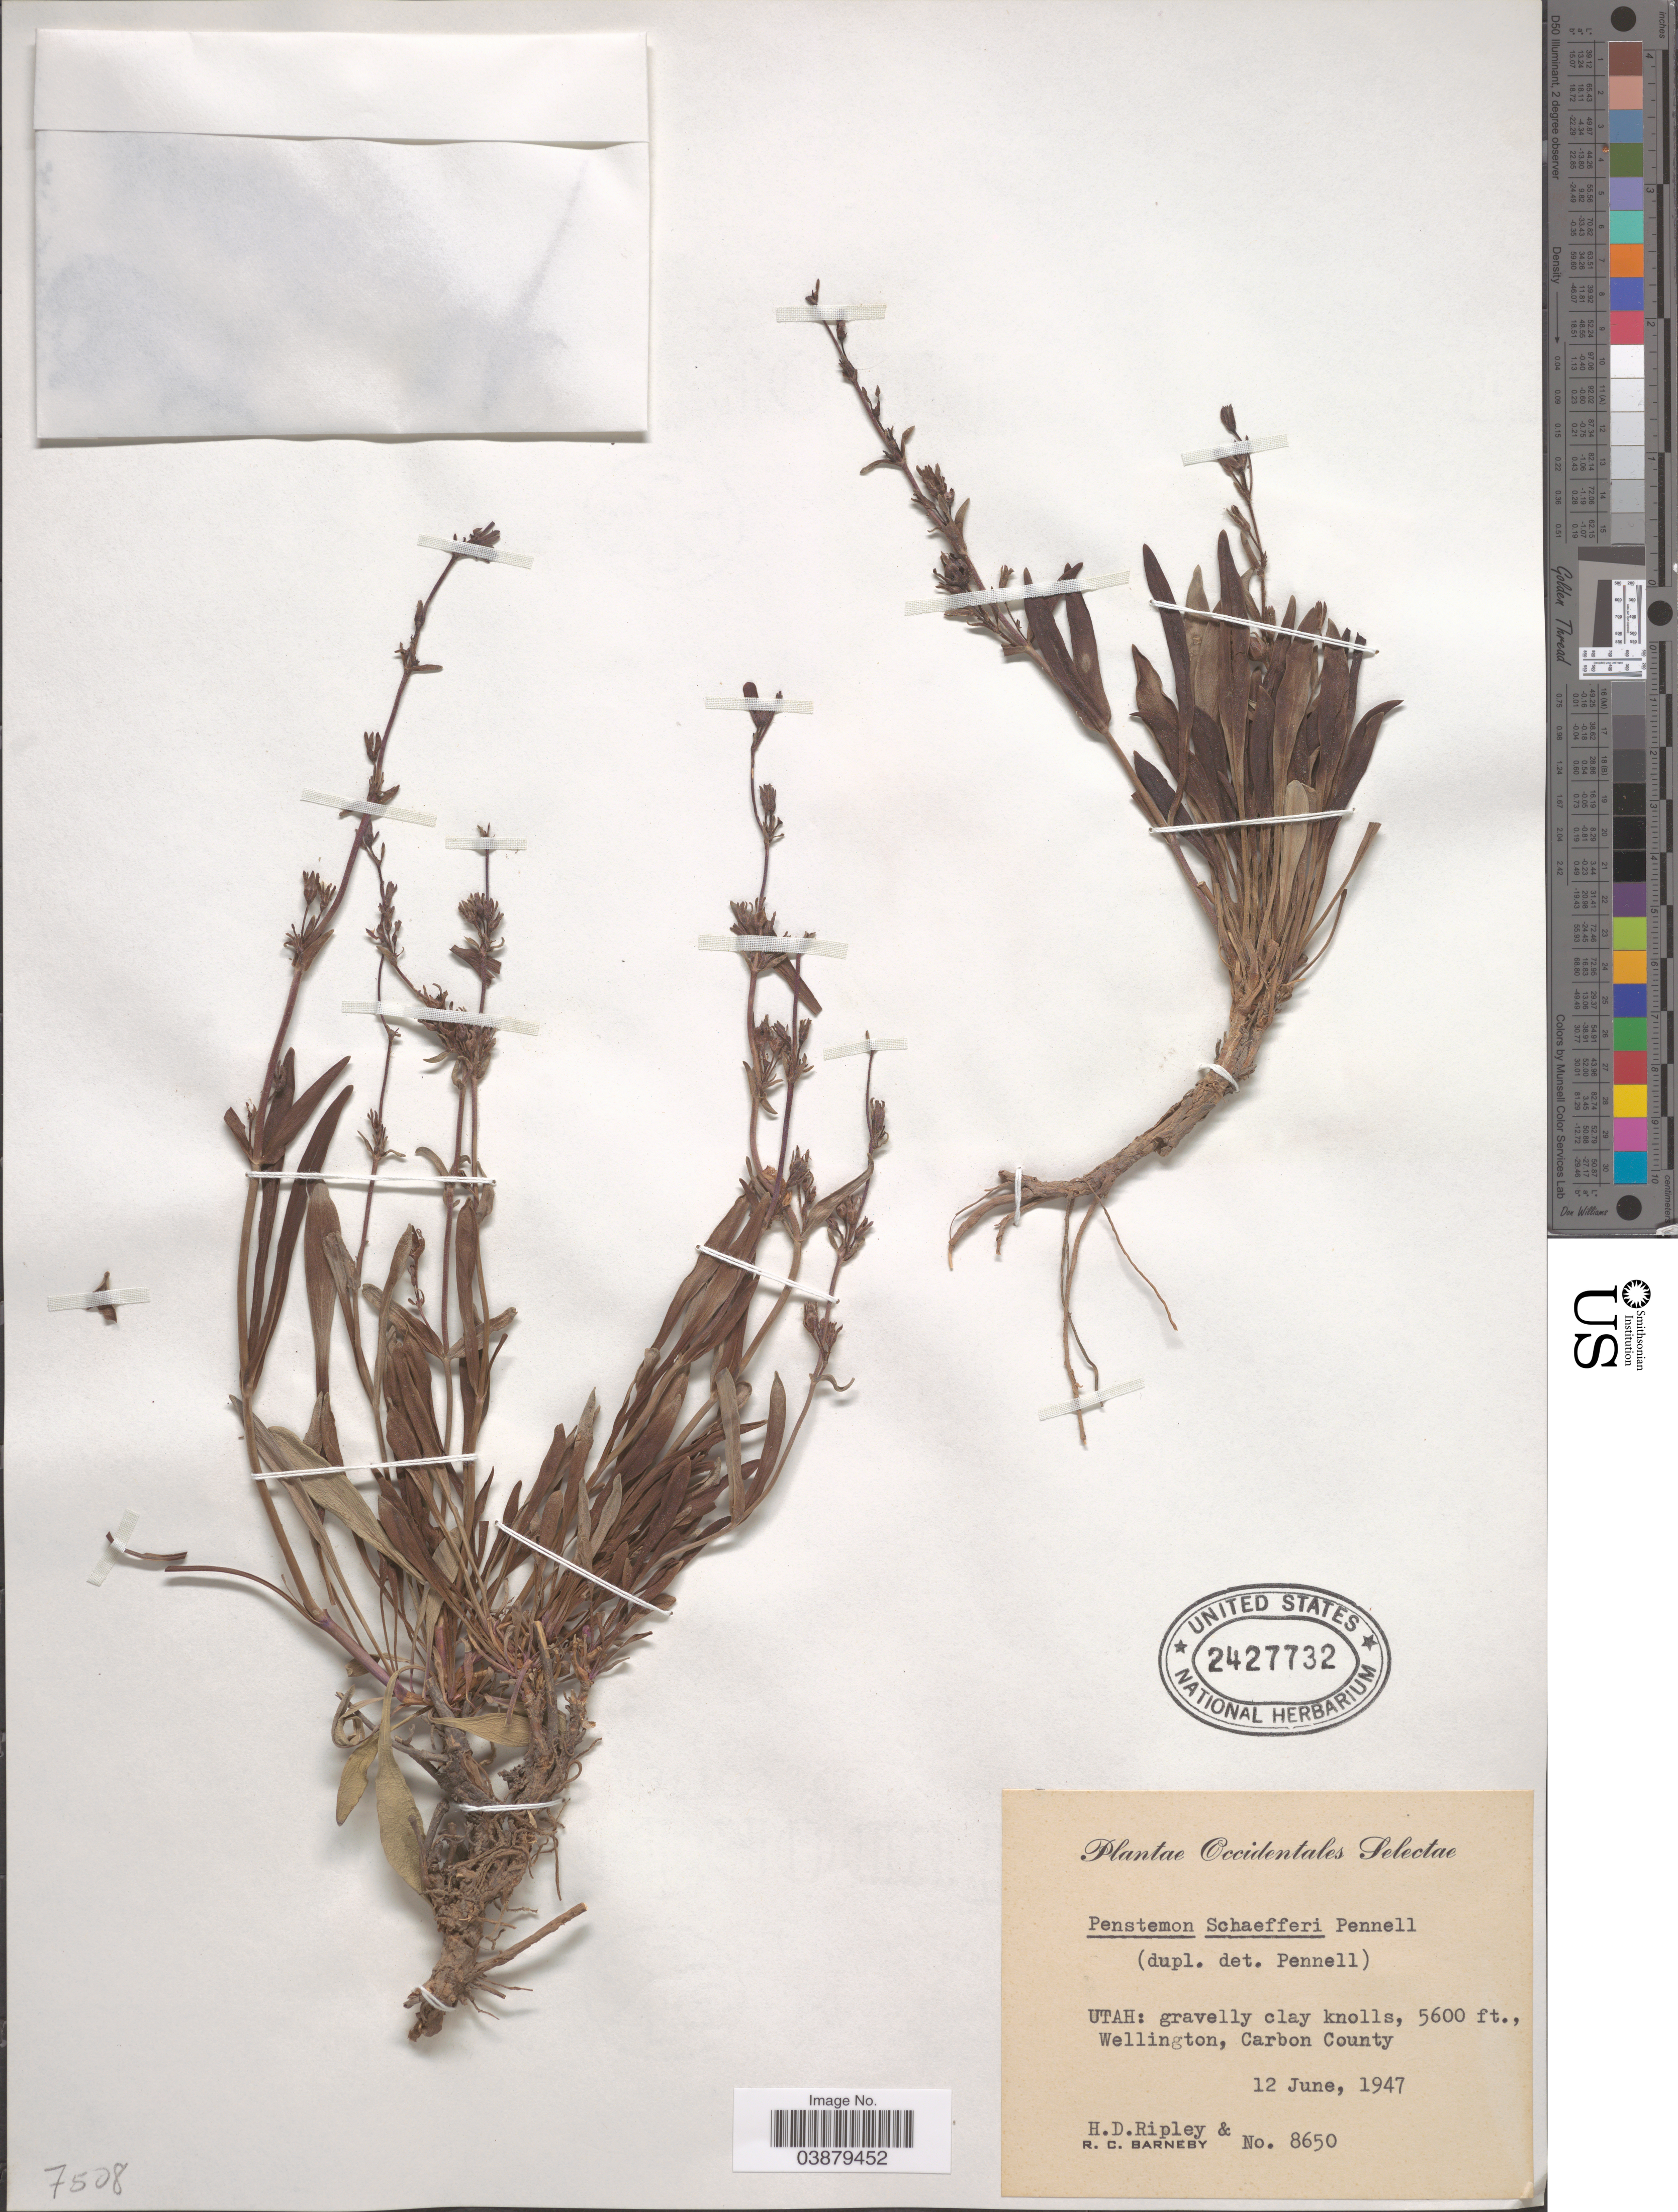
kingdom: Plantae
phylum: Tracheophyta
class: Magnoliopsida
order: Lamiales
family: Plantaginaceae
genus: Penstemon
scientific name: Penstemon sp.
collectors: H. Ripley & R. C. Barneby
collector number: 8650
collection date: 1947-06-12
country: United States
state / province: Utah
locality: Occidentales Selectae. Wellington, Carbon County.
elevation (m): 1707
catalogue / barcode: US 2427732